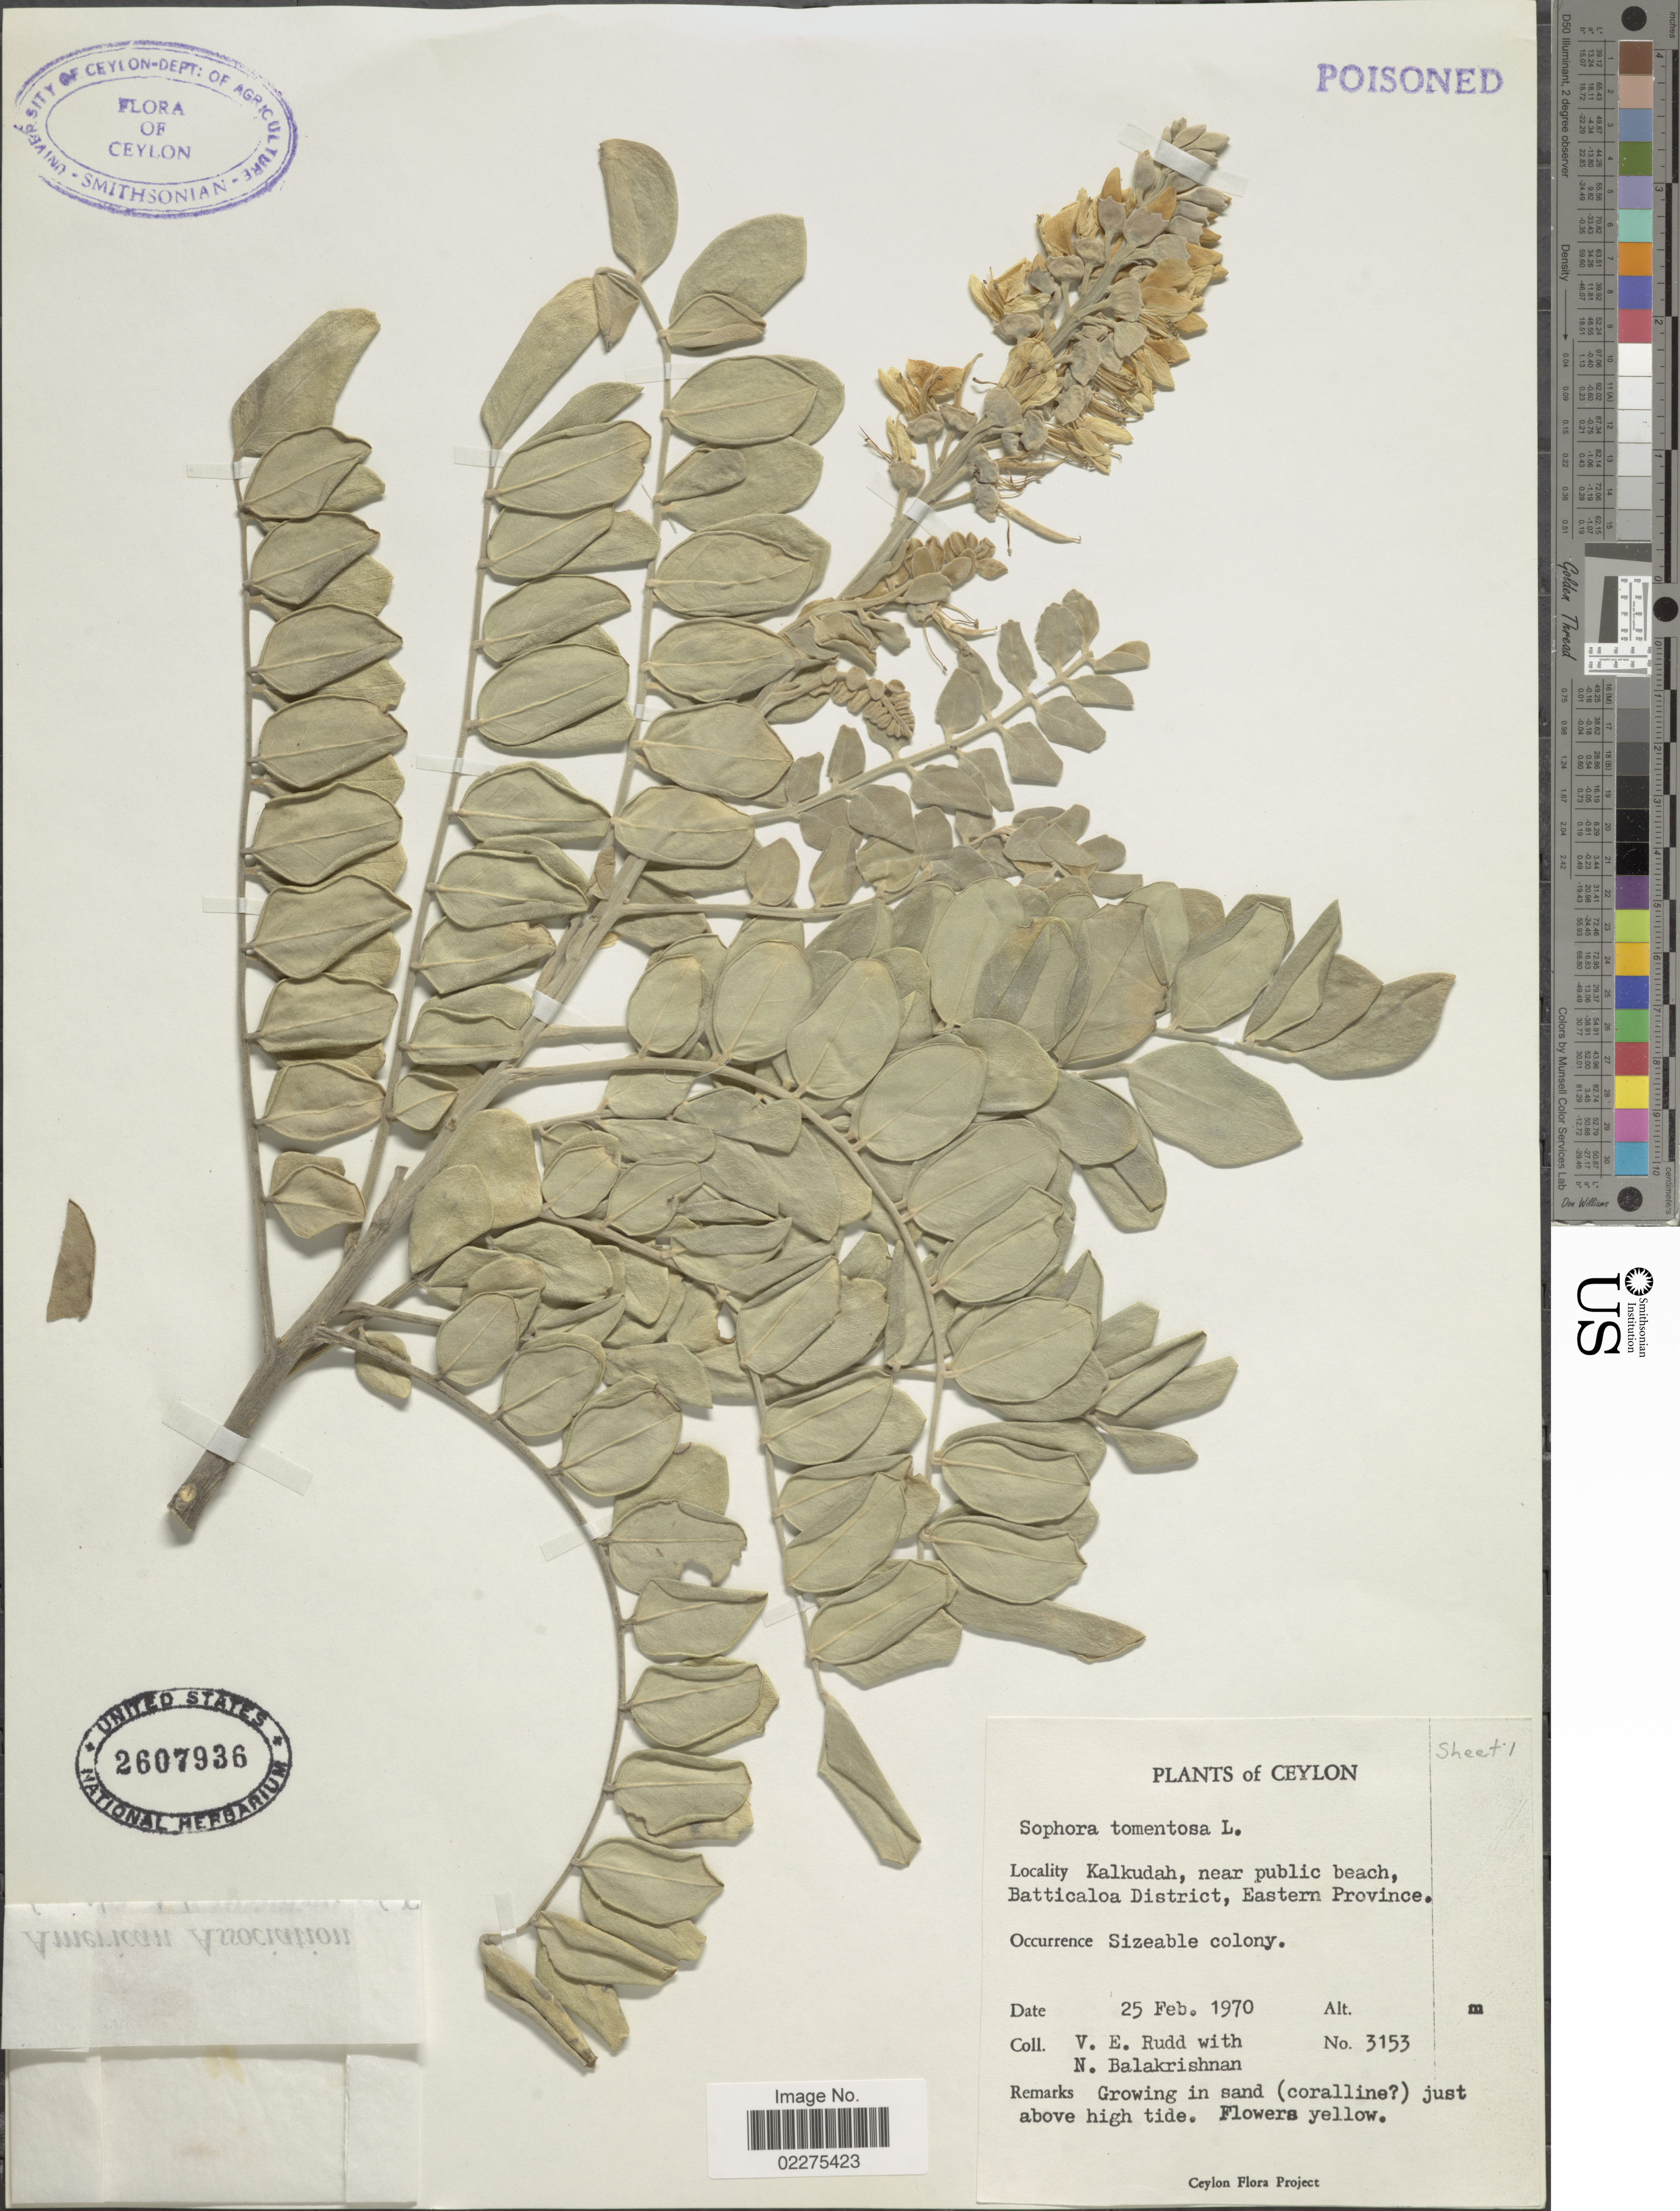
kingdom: Plantae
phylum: Tracheophyta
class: Magnoliopsida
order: Fabales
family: Fabaceae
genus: Sophora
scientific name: Sophora tomentosa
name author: L.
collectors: V. E. Rudd & N. Balakrishnan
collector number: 3153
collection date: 1970-02-25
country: Sri Lanka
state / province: Eastern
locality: Ceylon. Kalkudah, near public beach, Batticaloa District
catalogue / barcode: US 2607936